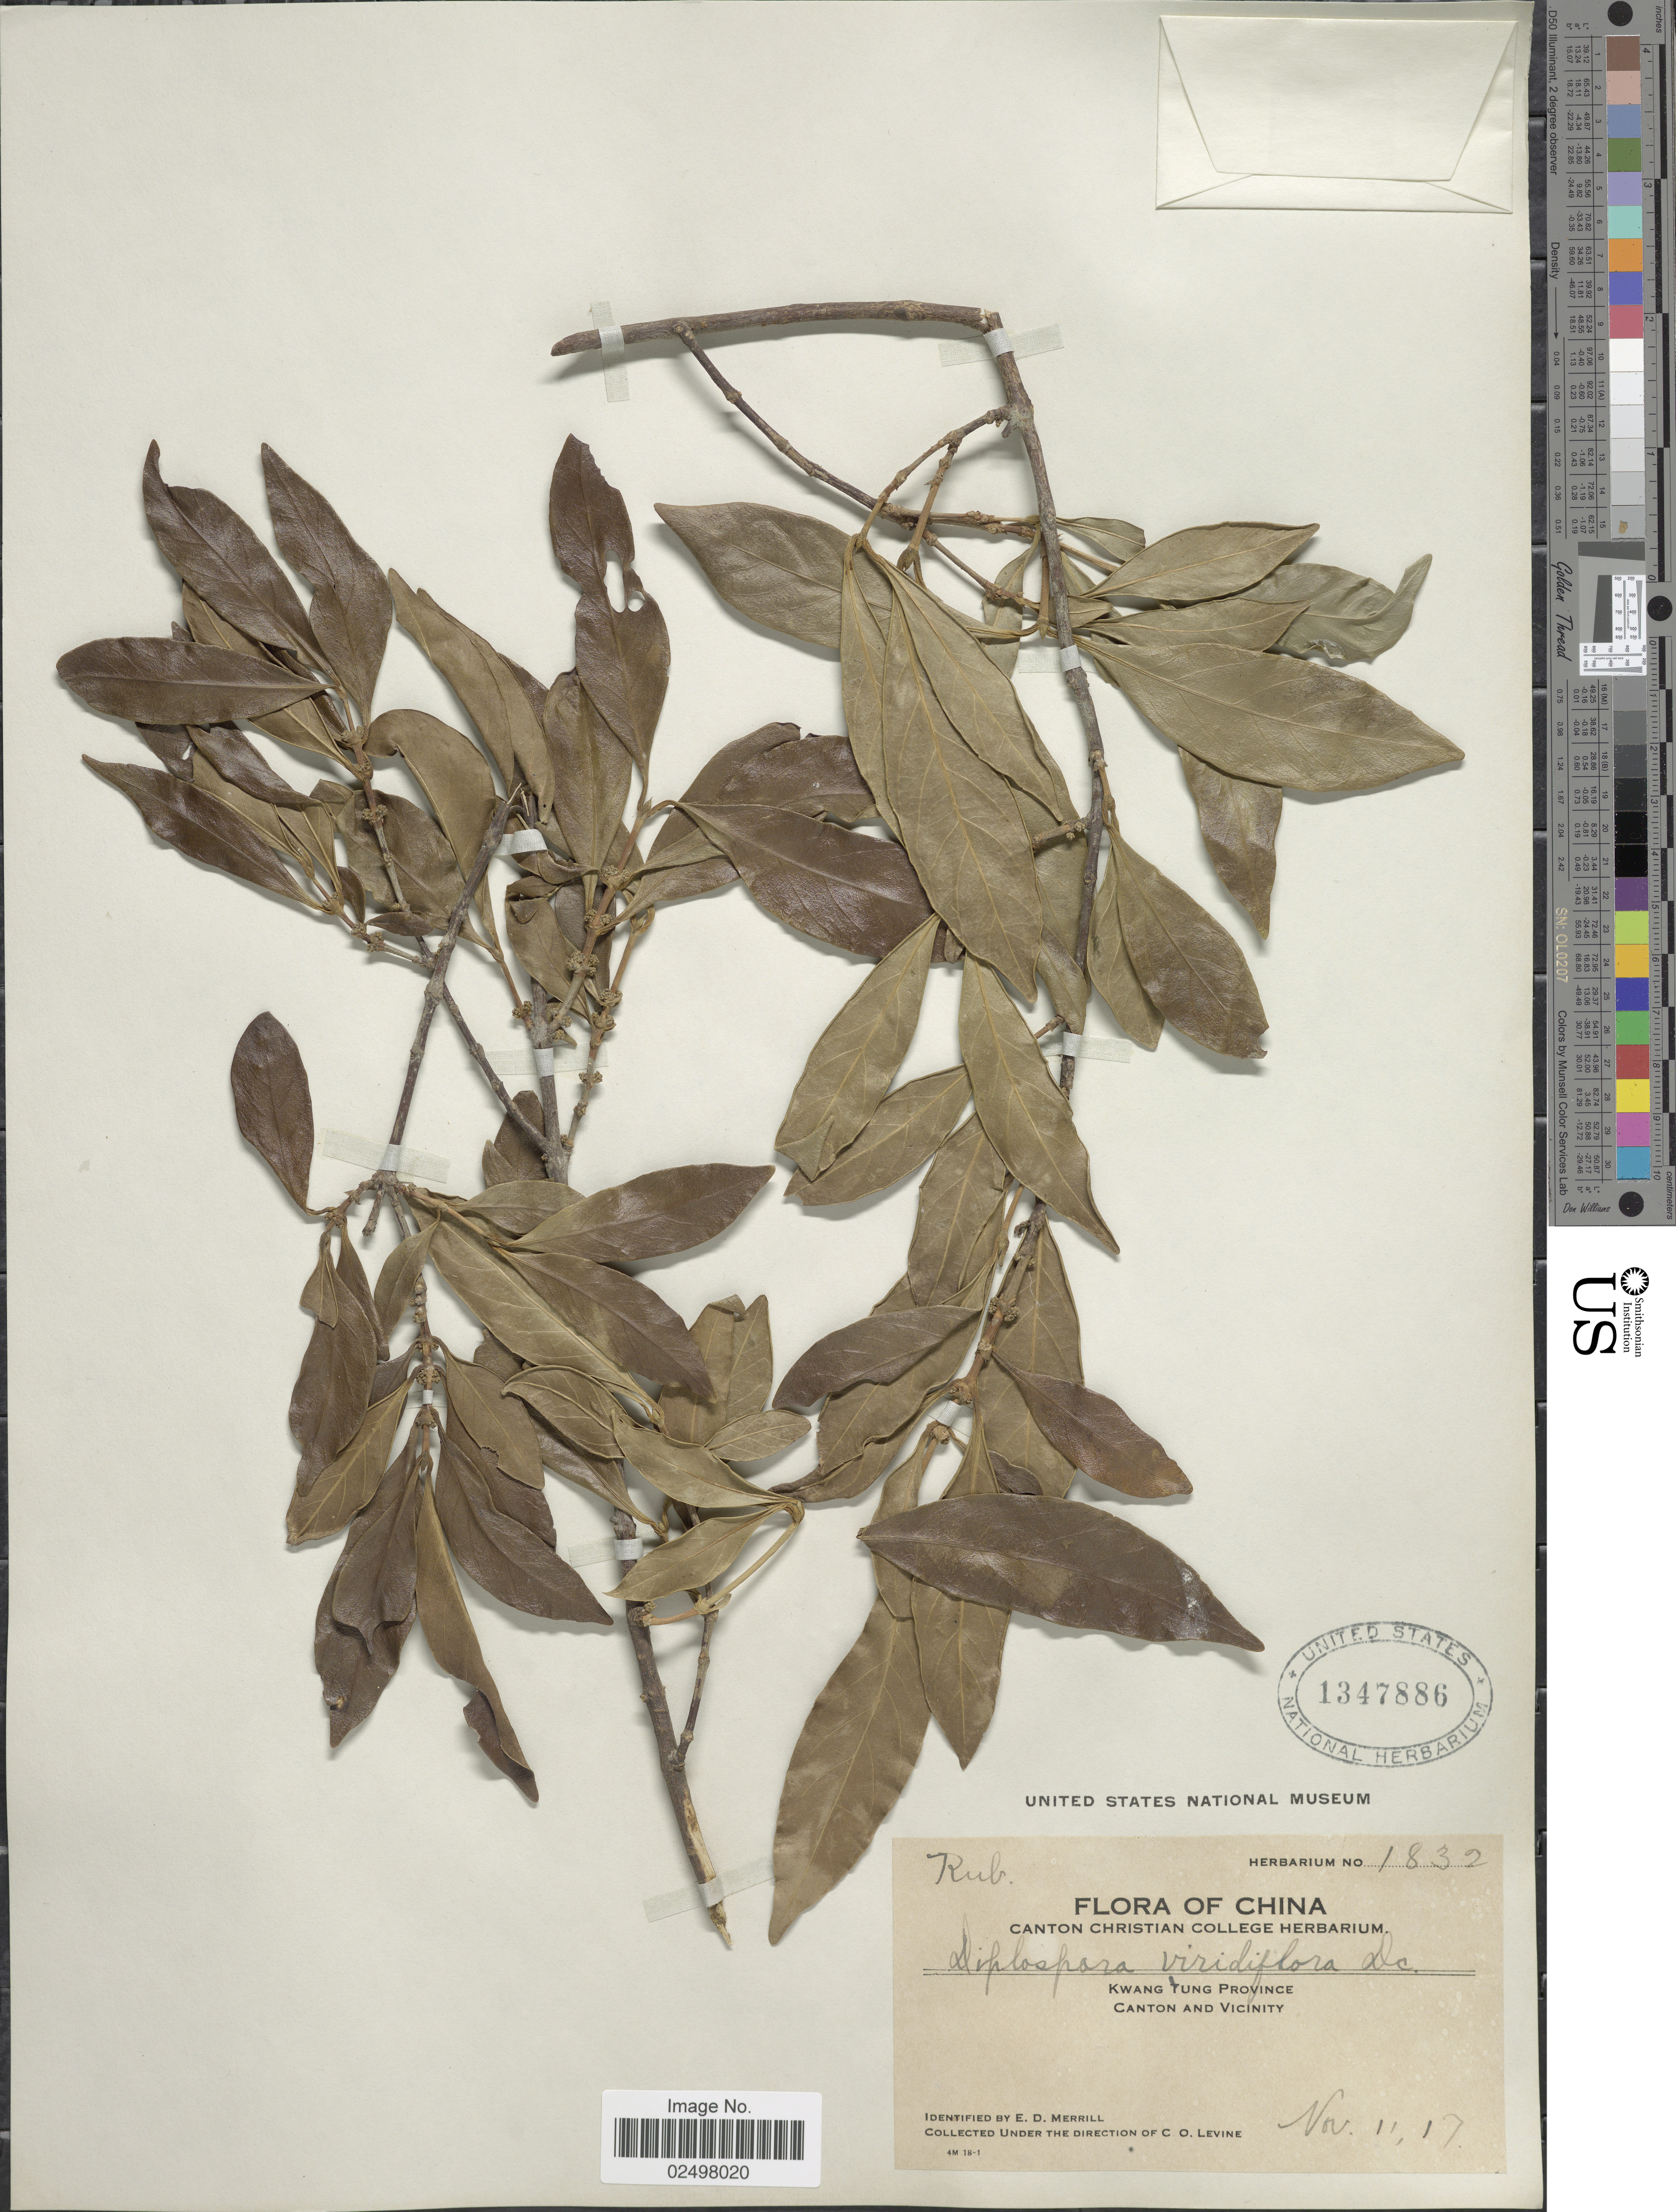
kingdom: Plantae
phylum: Tracheophyta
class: Magnoliopsida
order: Gentianales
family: Rubiaceae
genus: Tricalysia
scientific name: Tricalysia dubia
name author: (Lindl.) Ohwi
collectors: C. O. Levine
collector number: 1832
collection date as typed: Transcribed d/m/y: 11/11/17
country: China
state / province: Guangdong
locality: Kwang Tung Province, Canton and Vicinity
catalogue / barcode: US 1347886